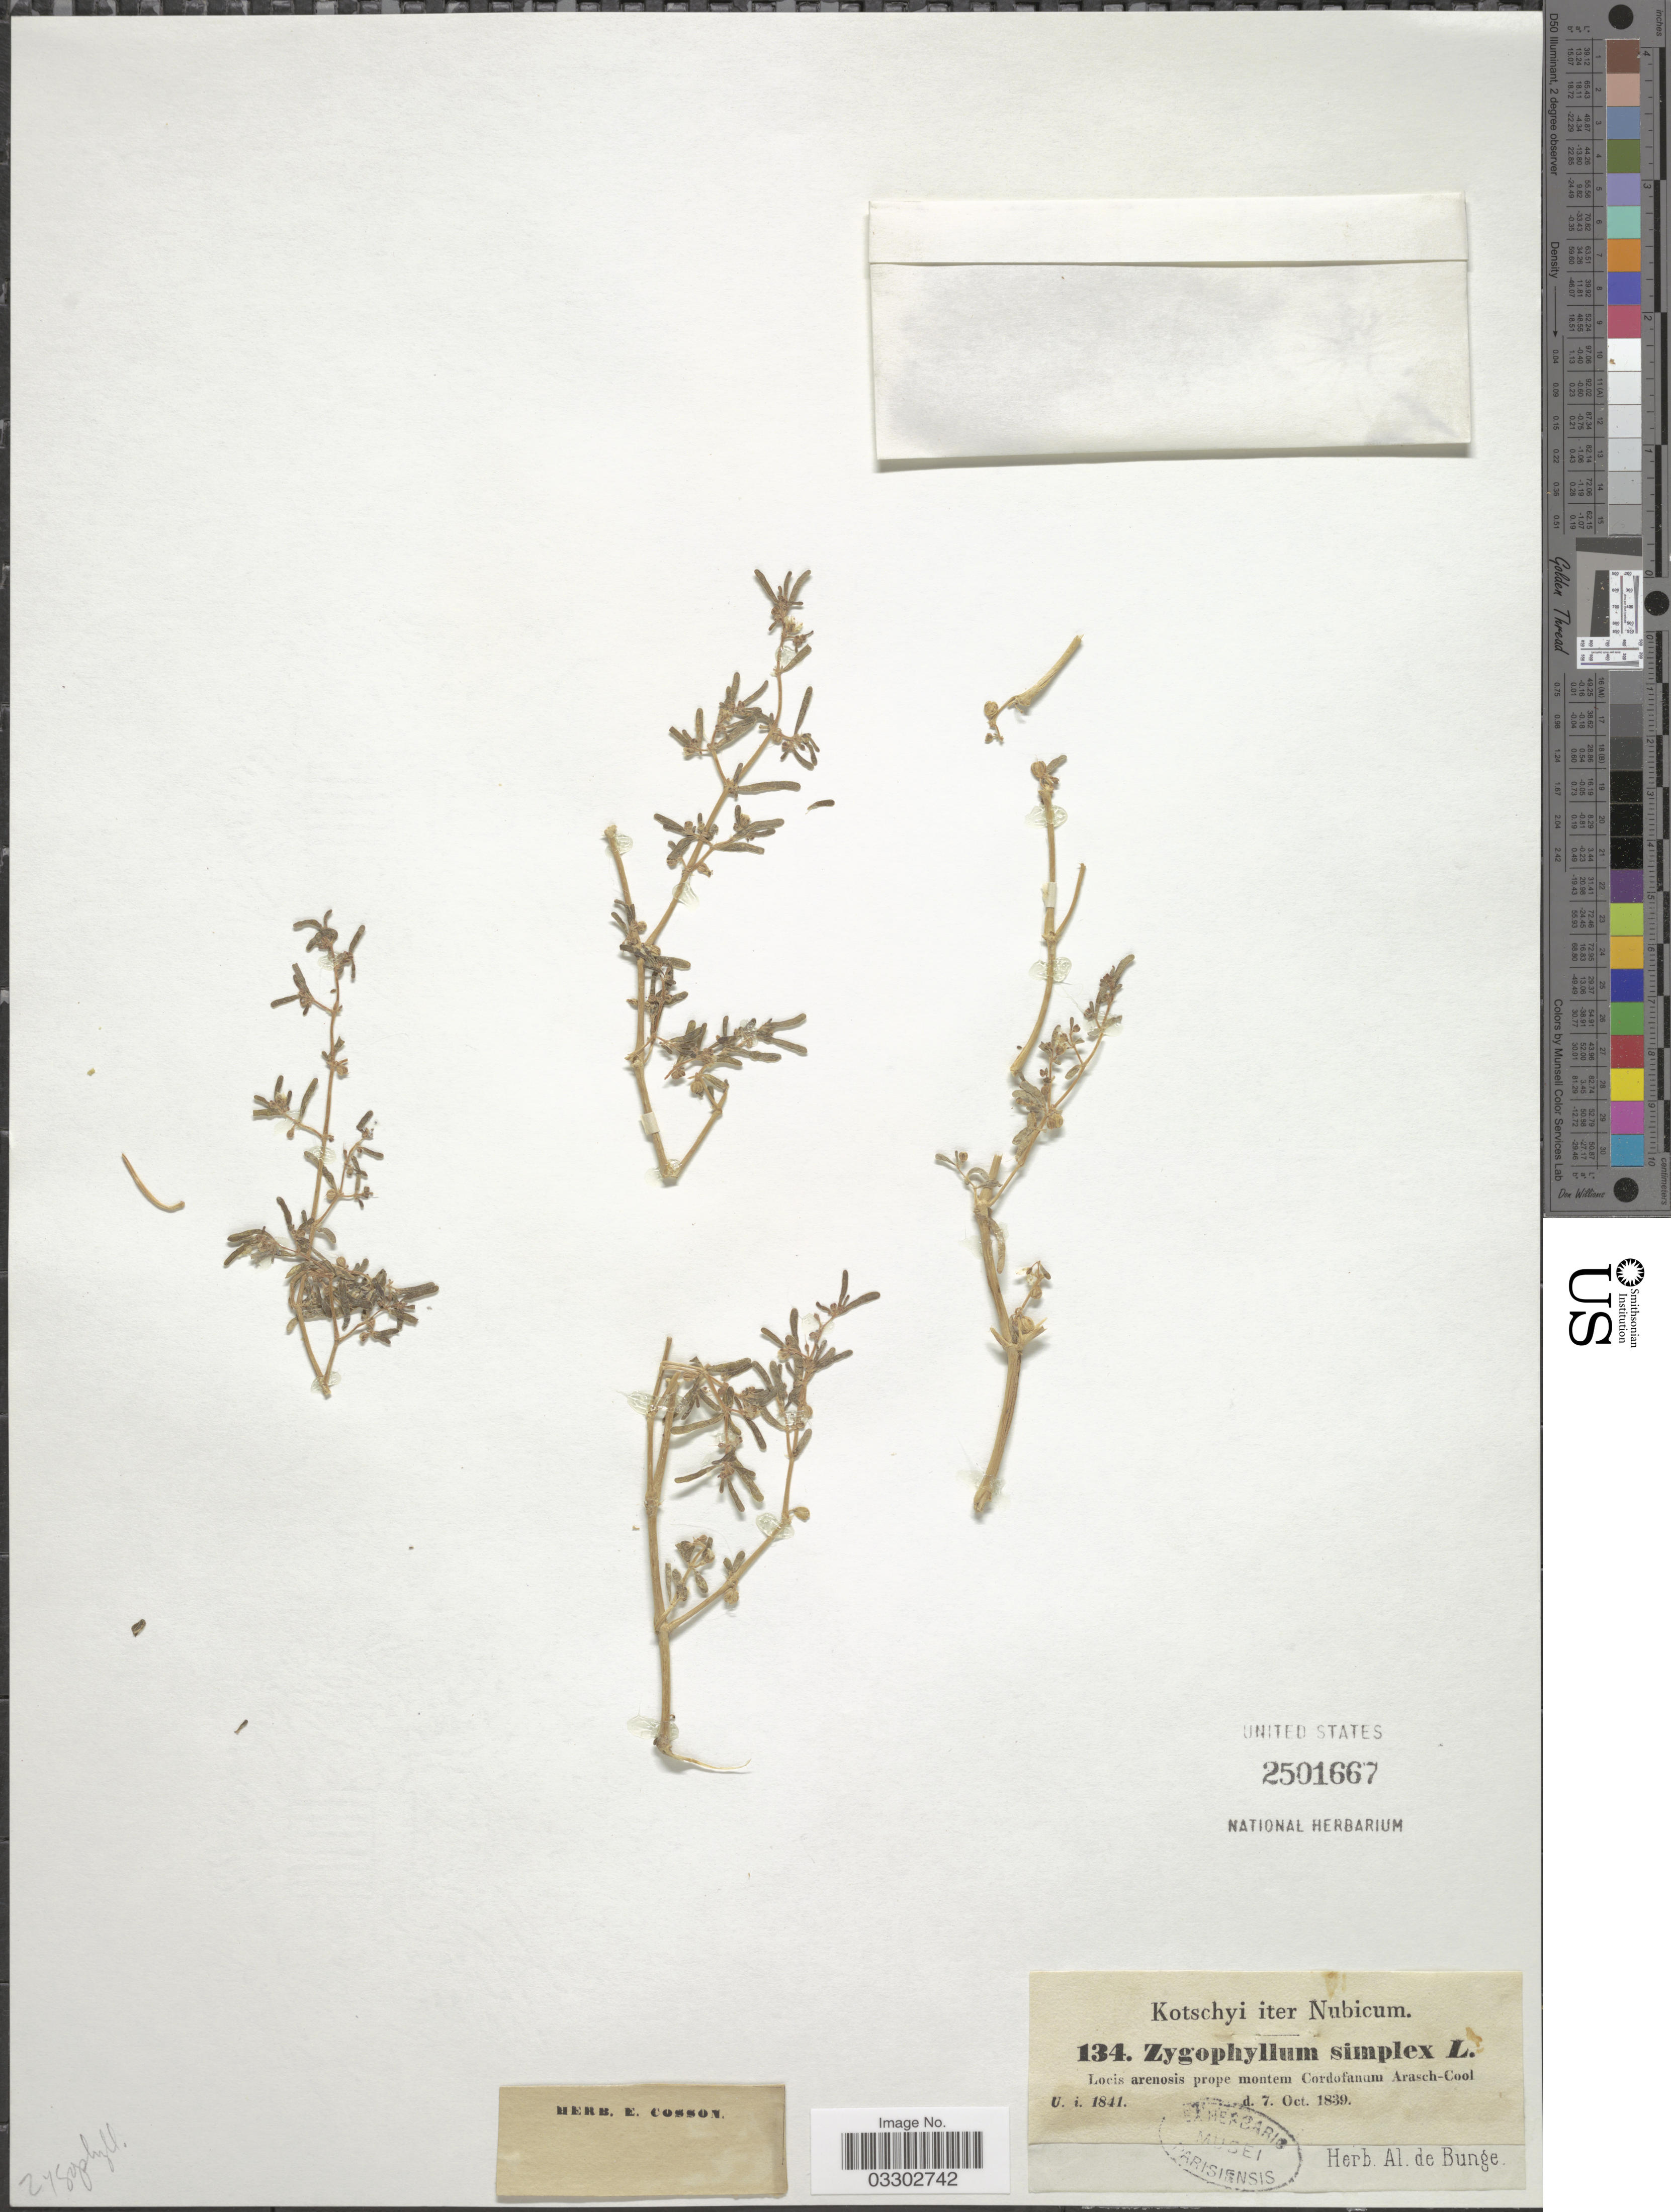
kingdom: Plantae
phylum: Tracheophyta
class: Magnoliopsida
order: Zygophyllales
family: Zygophyllaceae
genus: Zygophyllum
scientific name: Zygophyllum simplex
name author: L.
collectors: Kotschy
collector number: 134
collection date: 1839-10-07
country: Sudan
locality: Iter Nubicum. Locis arenosis prope montem Cordofanum Arasch-Cool.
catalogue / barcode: US 2501667